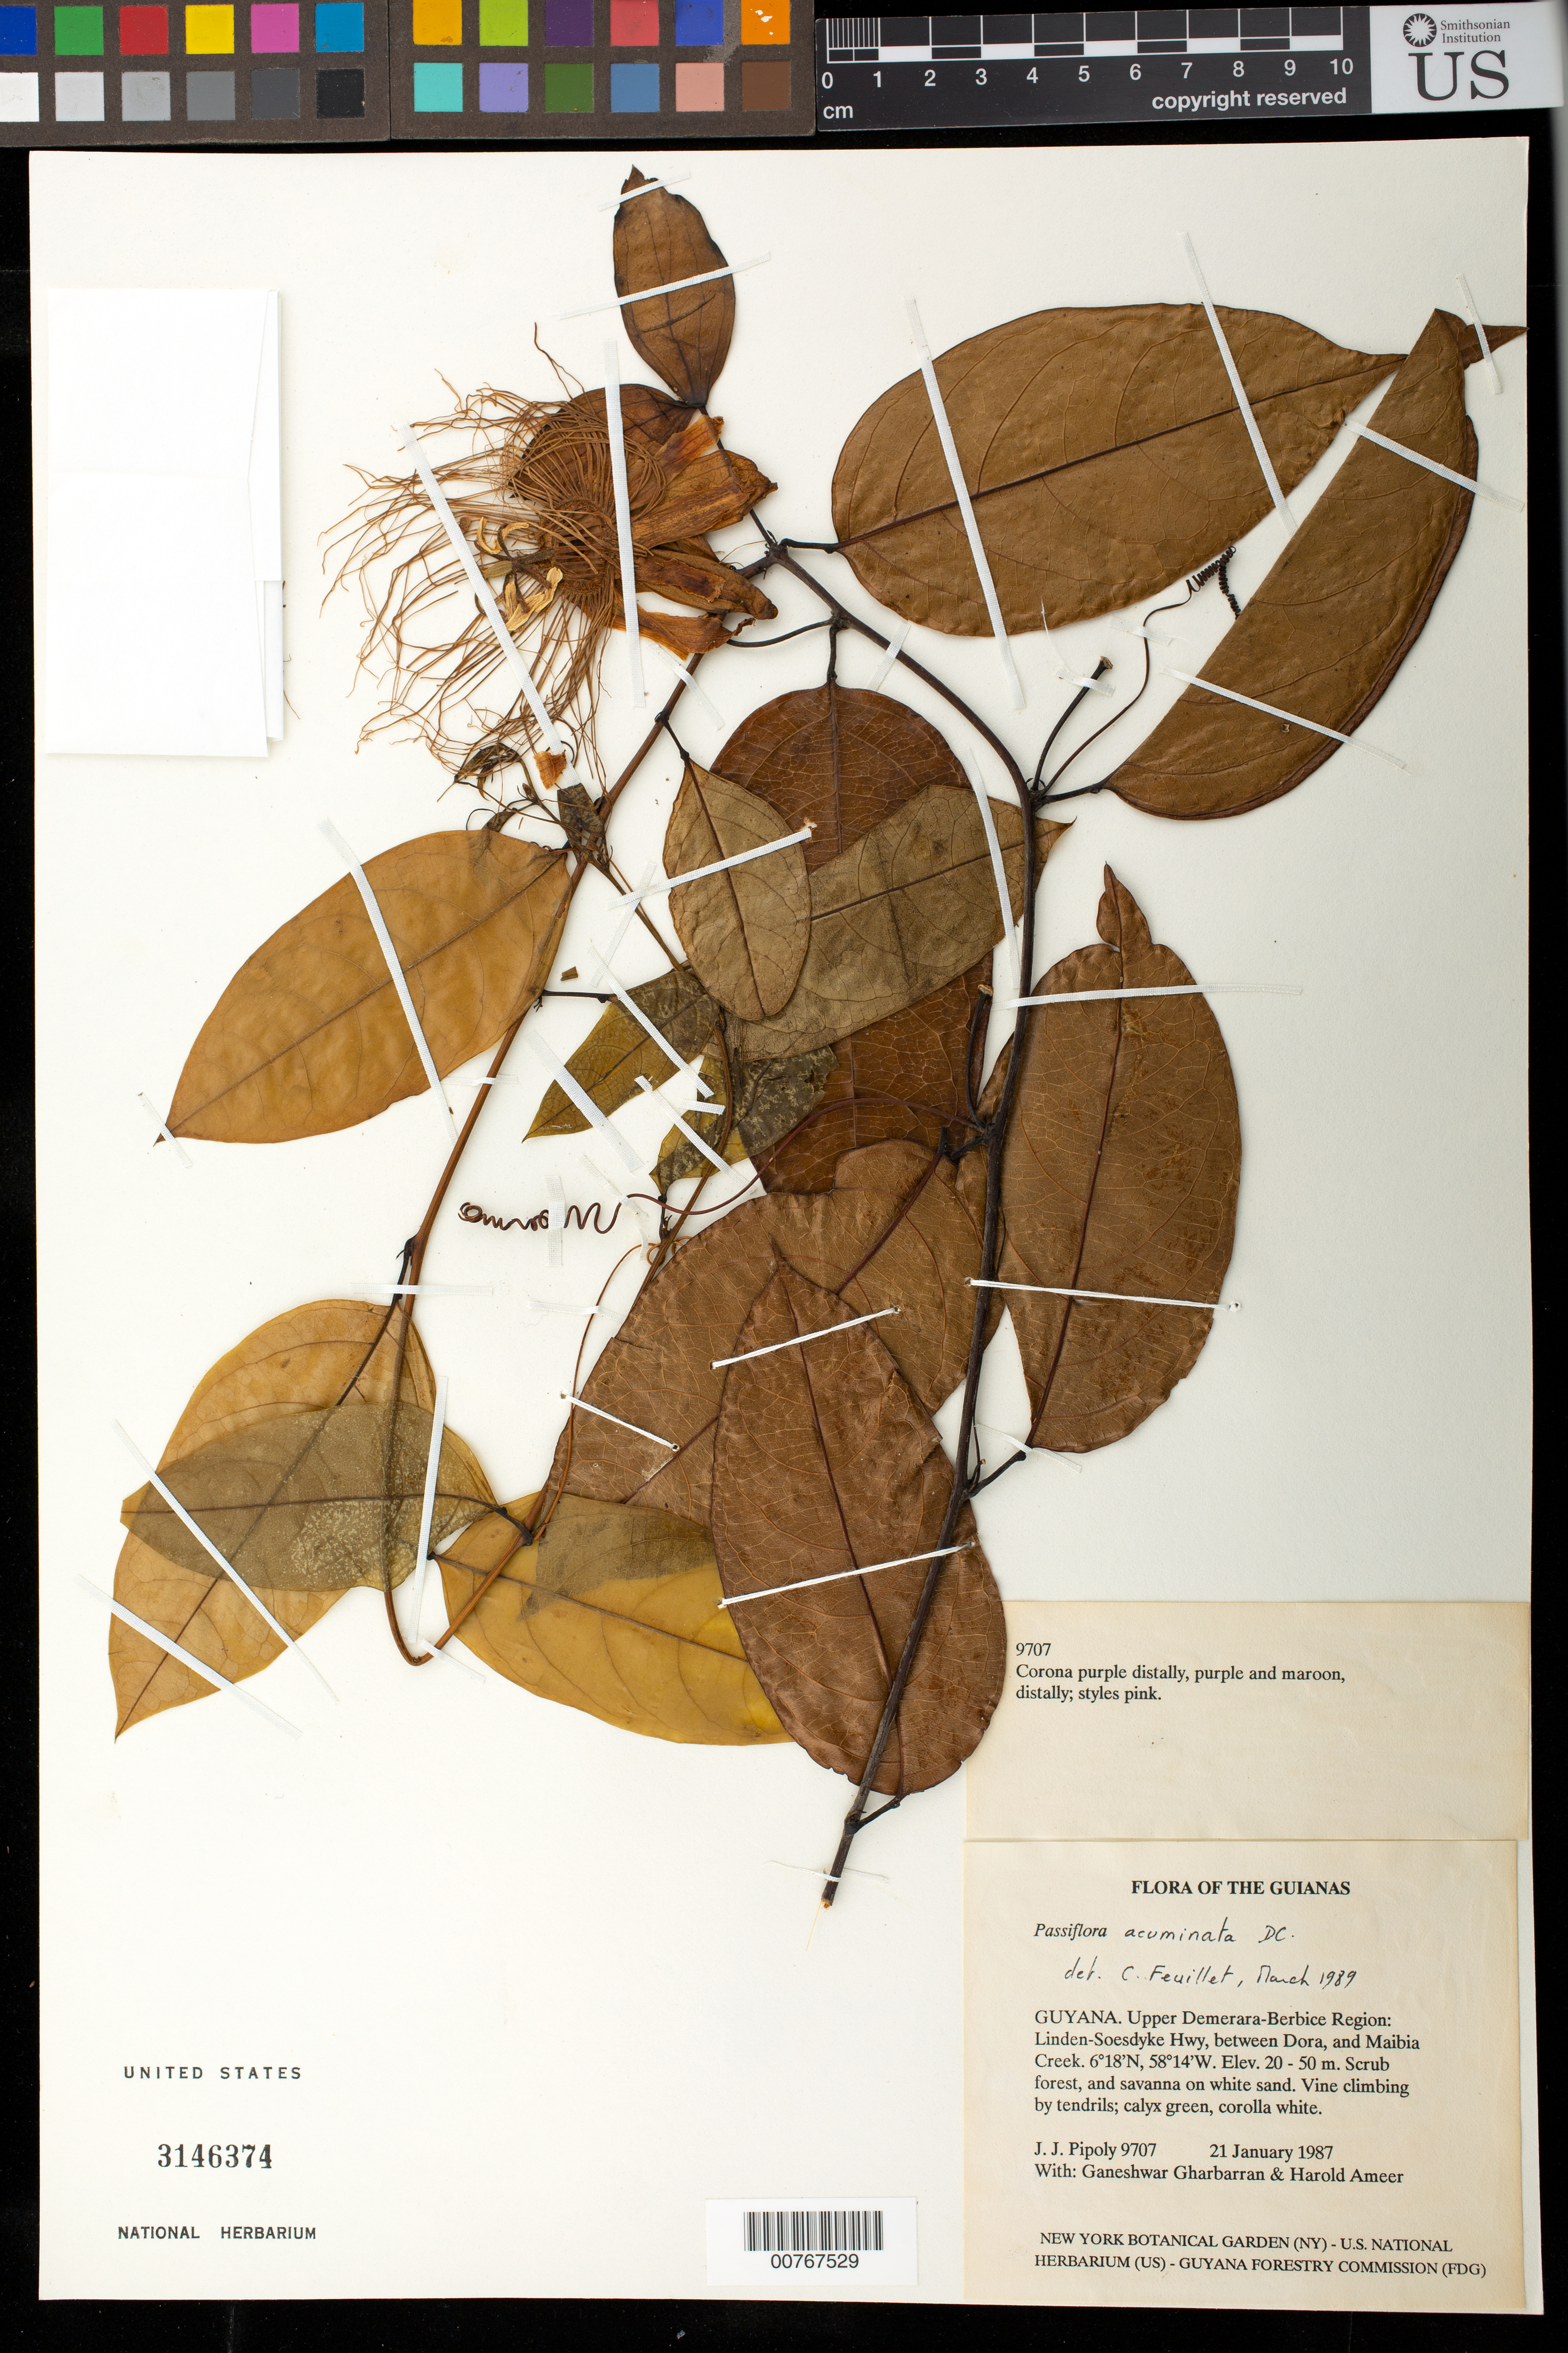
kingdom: Plantae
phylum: Tracheophyta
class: Magnoliopsida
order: Malpighiales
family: Passifloraceae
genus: Passiflora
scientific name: Passiflora acuminata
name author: DC.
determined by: Feuillet, C.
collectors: J. J. Pipoly, G. Gharbarran & H. Ameer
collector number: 9707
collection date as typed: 21 January 1987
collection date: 1987-01-21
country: Guyana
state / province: U. Demerara-Berbice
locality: Linden-Soesdyke Hwy, between Dora and Maibia Creek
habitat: Scrub forest and savanna on white sand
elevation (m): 20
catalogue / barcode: US 3146374